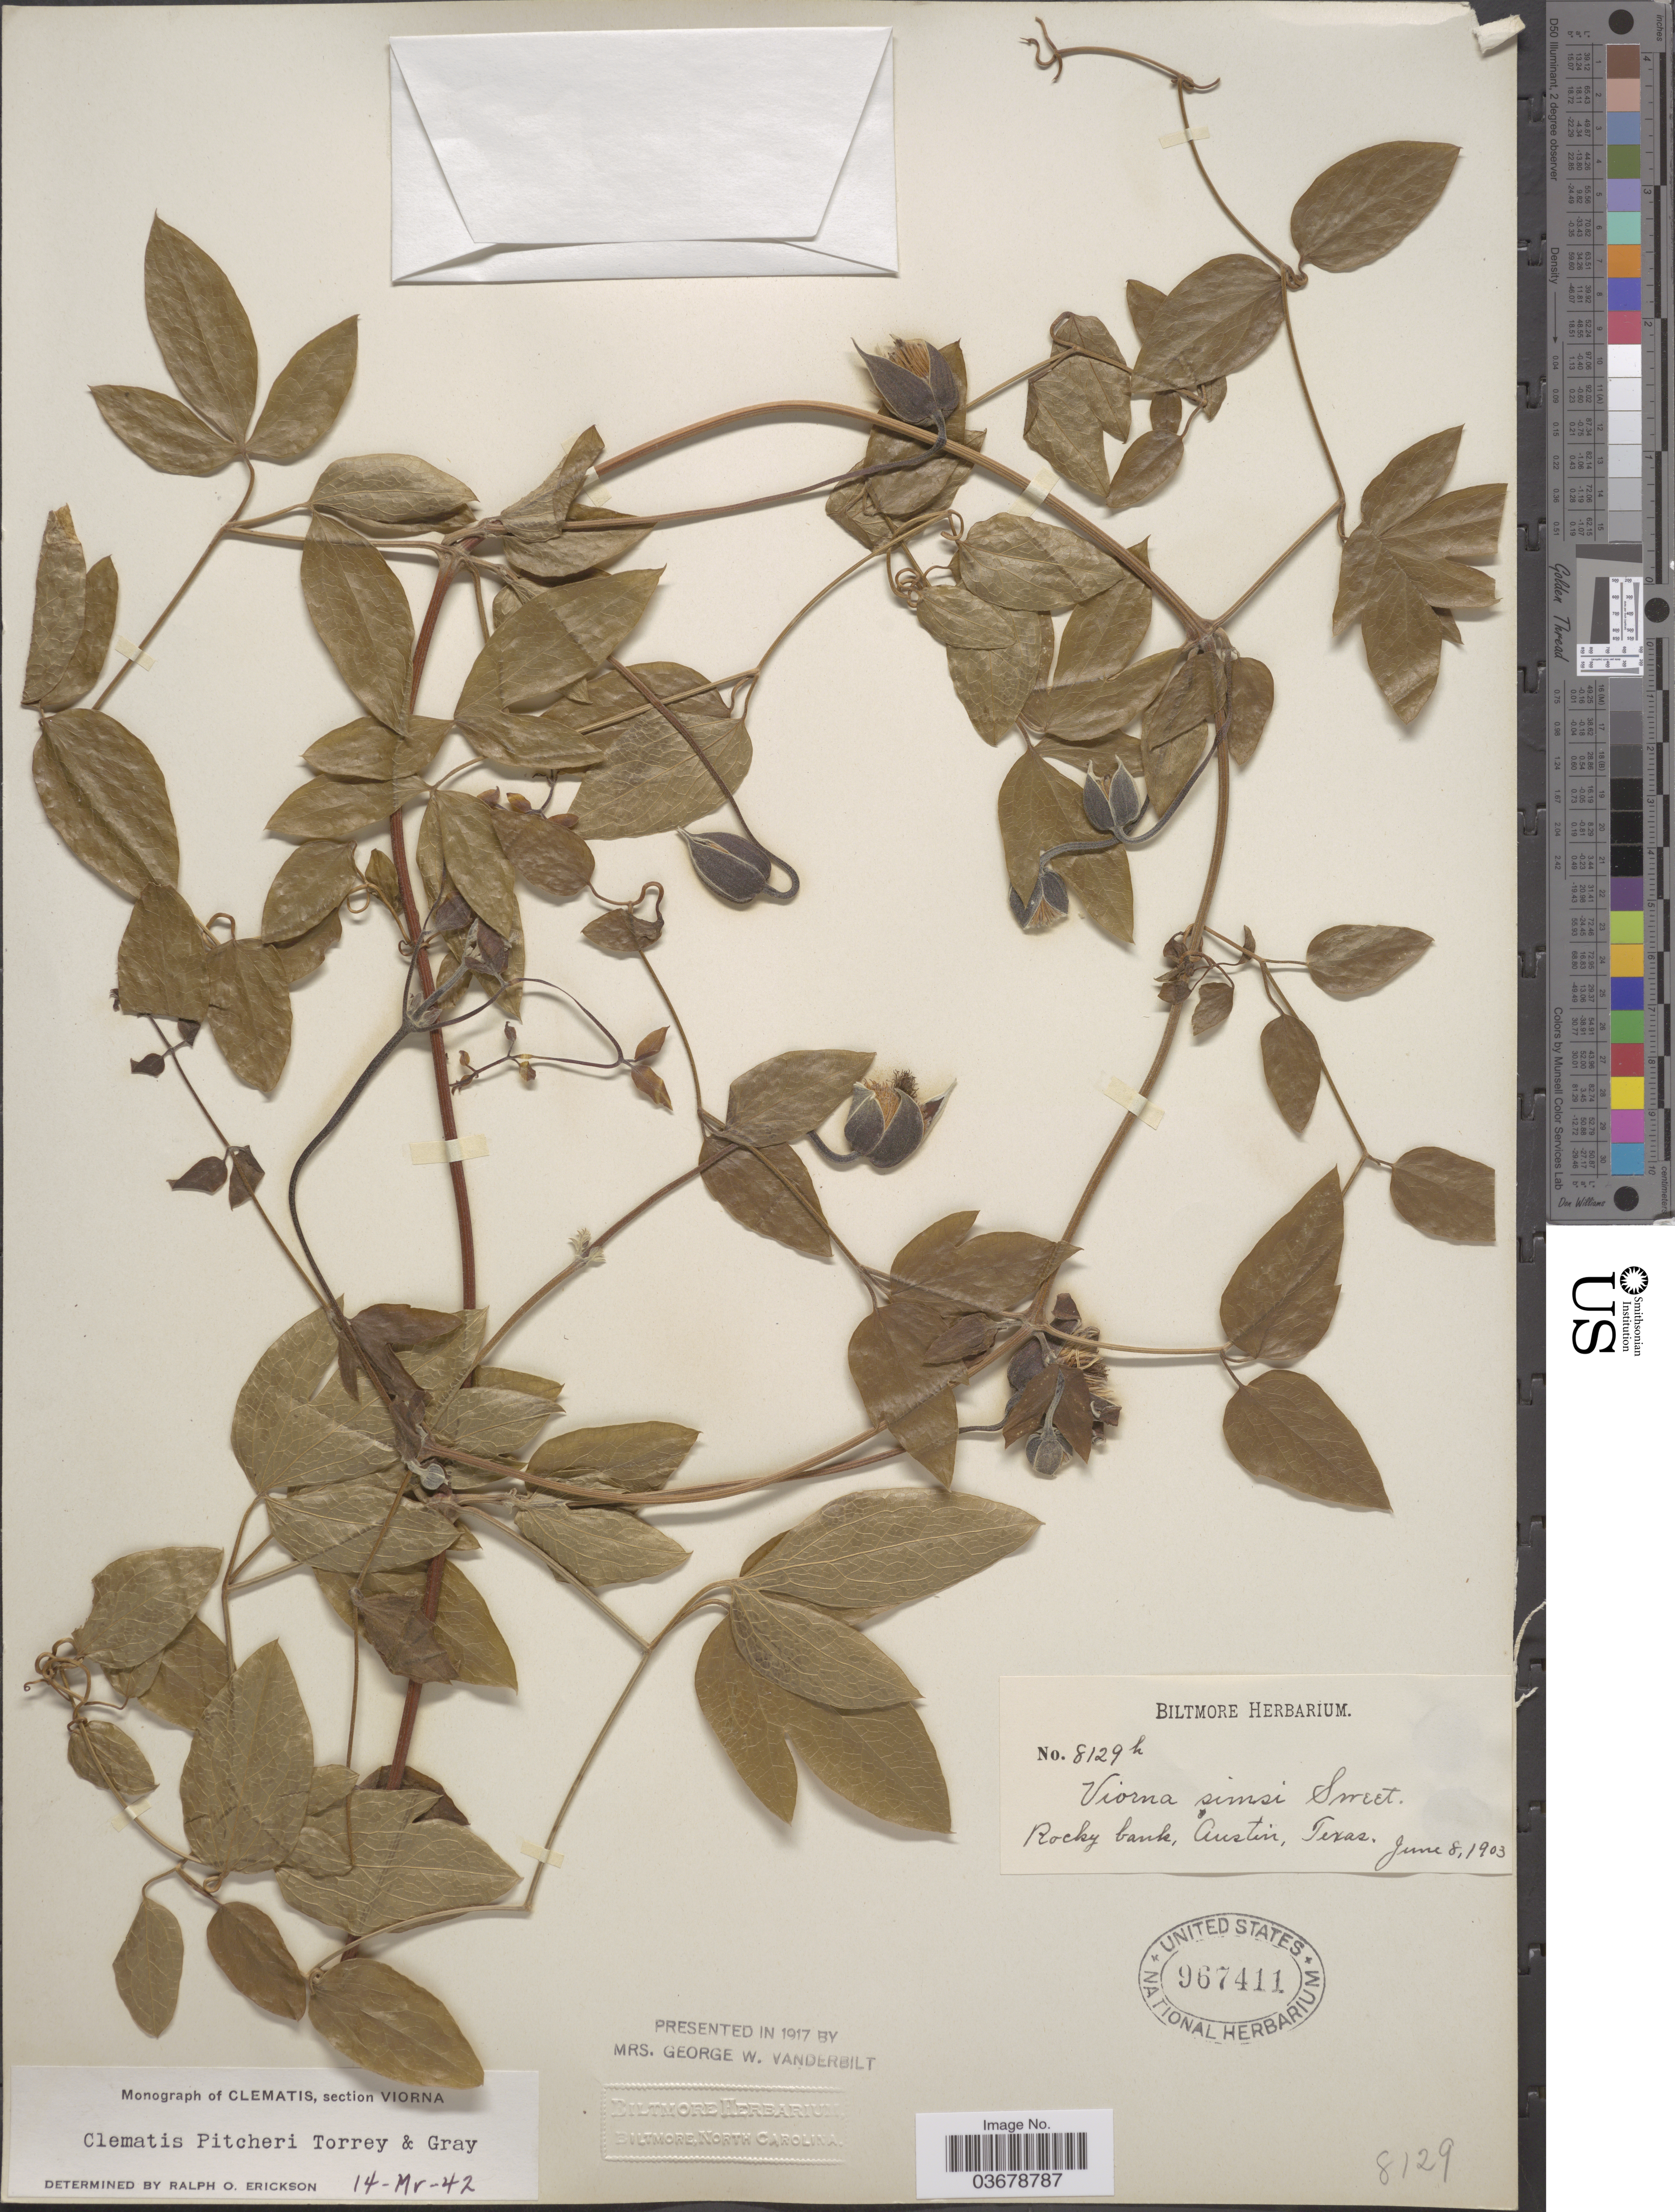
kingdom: Plantae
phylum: Tracheophyta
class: Magnoliopsida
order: Ranunculales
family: Ranunculaceae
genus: Clematis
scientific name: Clematis viorna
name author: L.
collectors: ex herb. Biltmore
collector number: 8129b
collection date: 1903-06-08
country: United States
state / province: Texas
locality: Rocky bank, Austin.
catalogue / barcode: US 967411